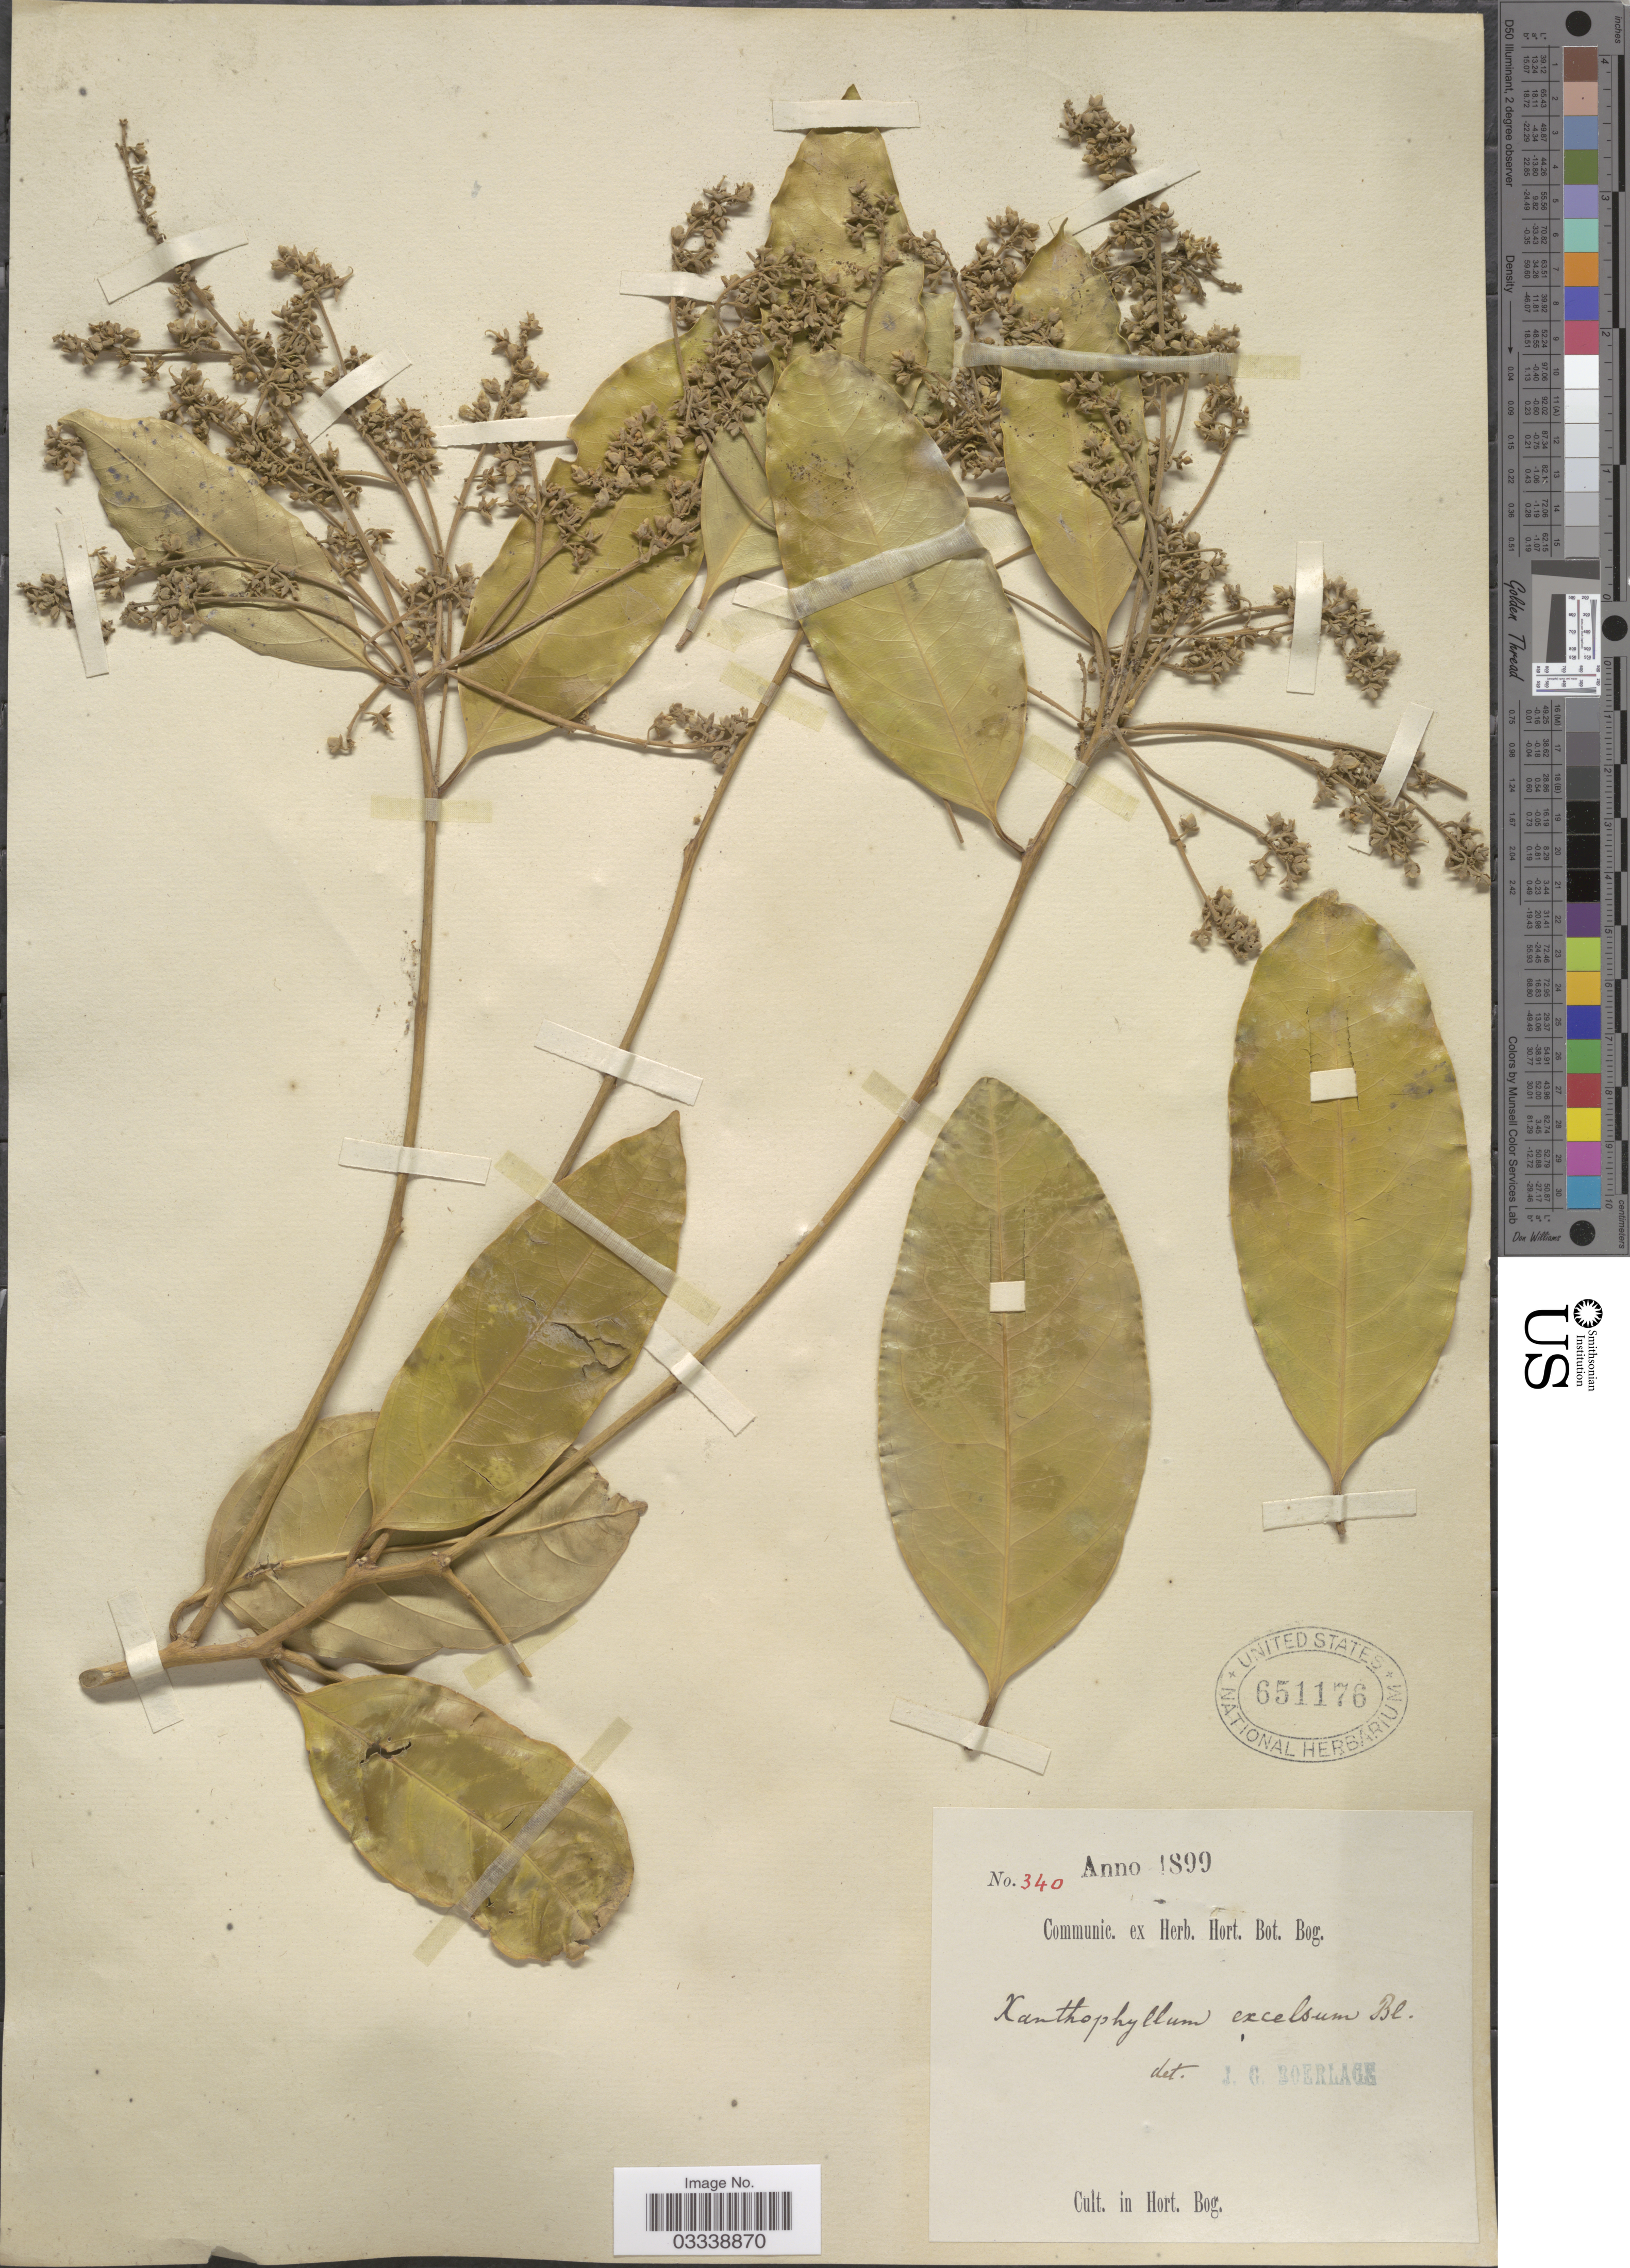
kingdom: Plantae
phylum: Tracheophyta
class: Magnoliopsida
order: Fabales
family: Polygalaceae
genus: Xanthophyllum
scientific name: Xanthophyllum flavescens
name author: Roxb.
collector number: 340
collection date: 1899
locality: Cult. in Hort. Bog.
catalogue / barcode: US 651176